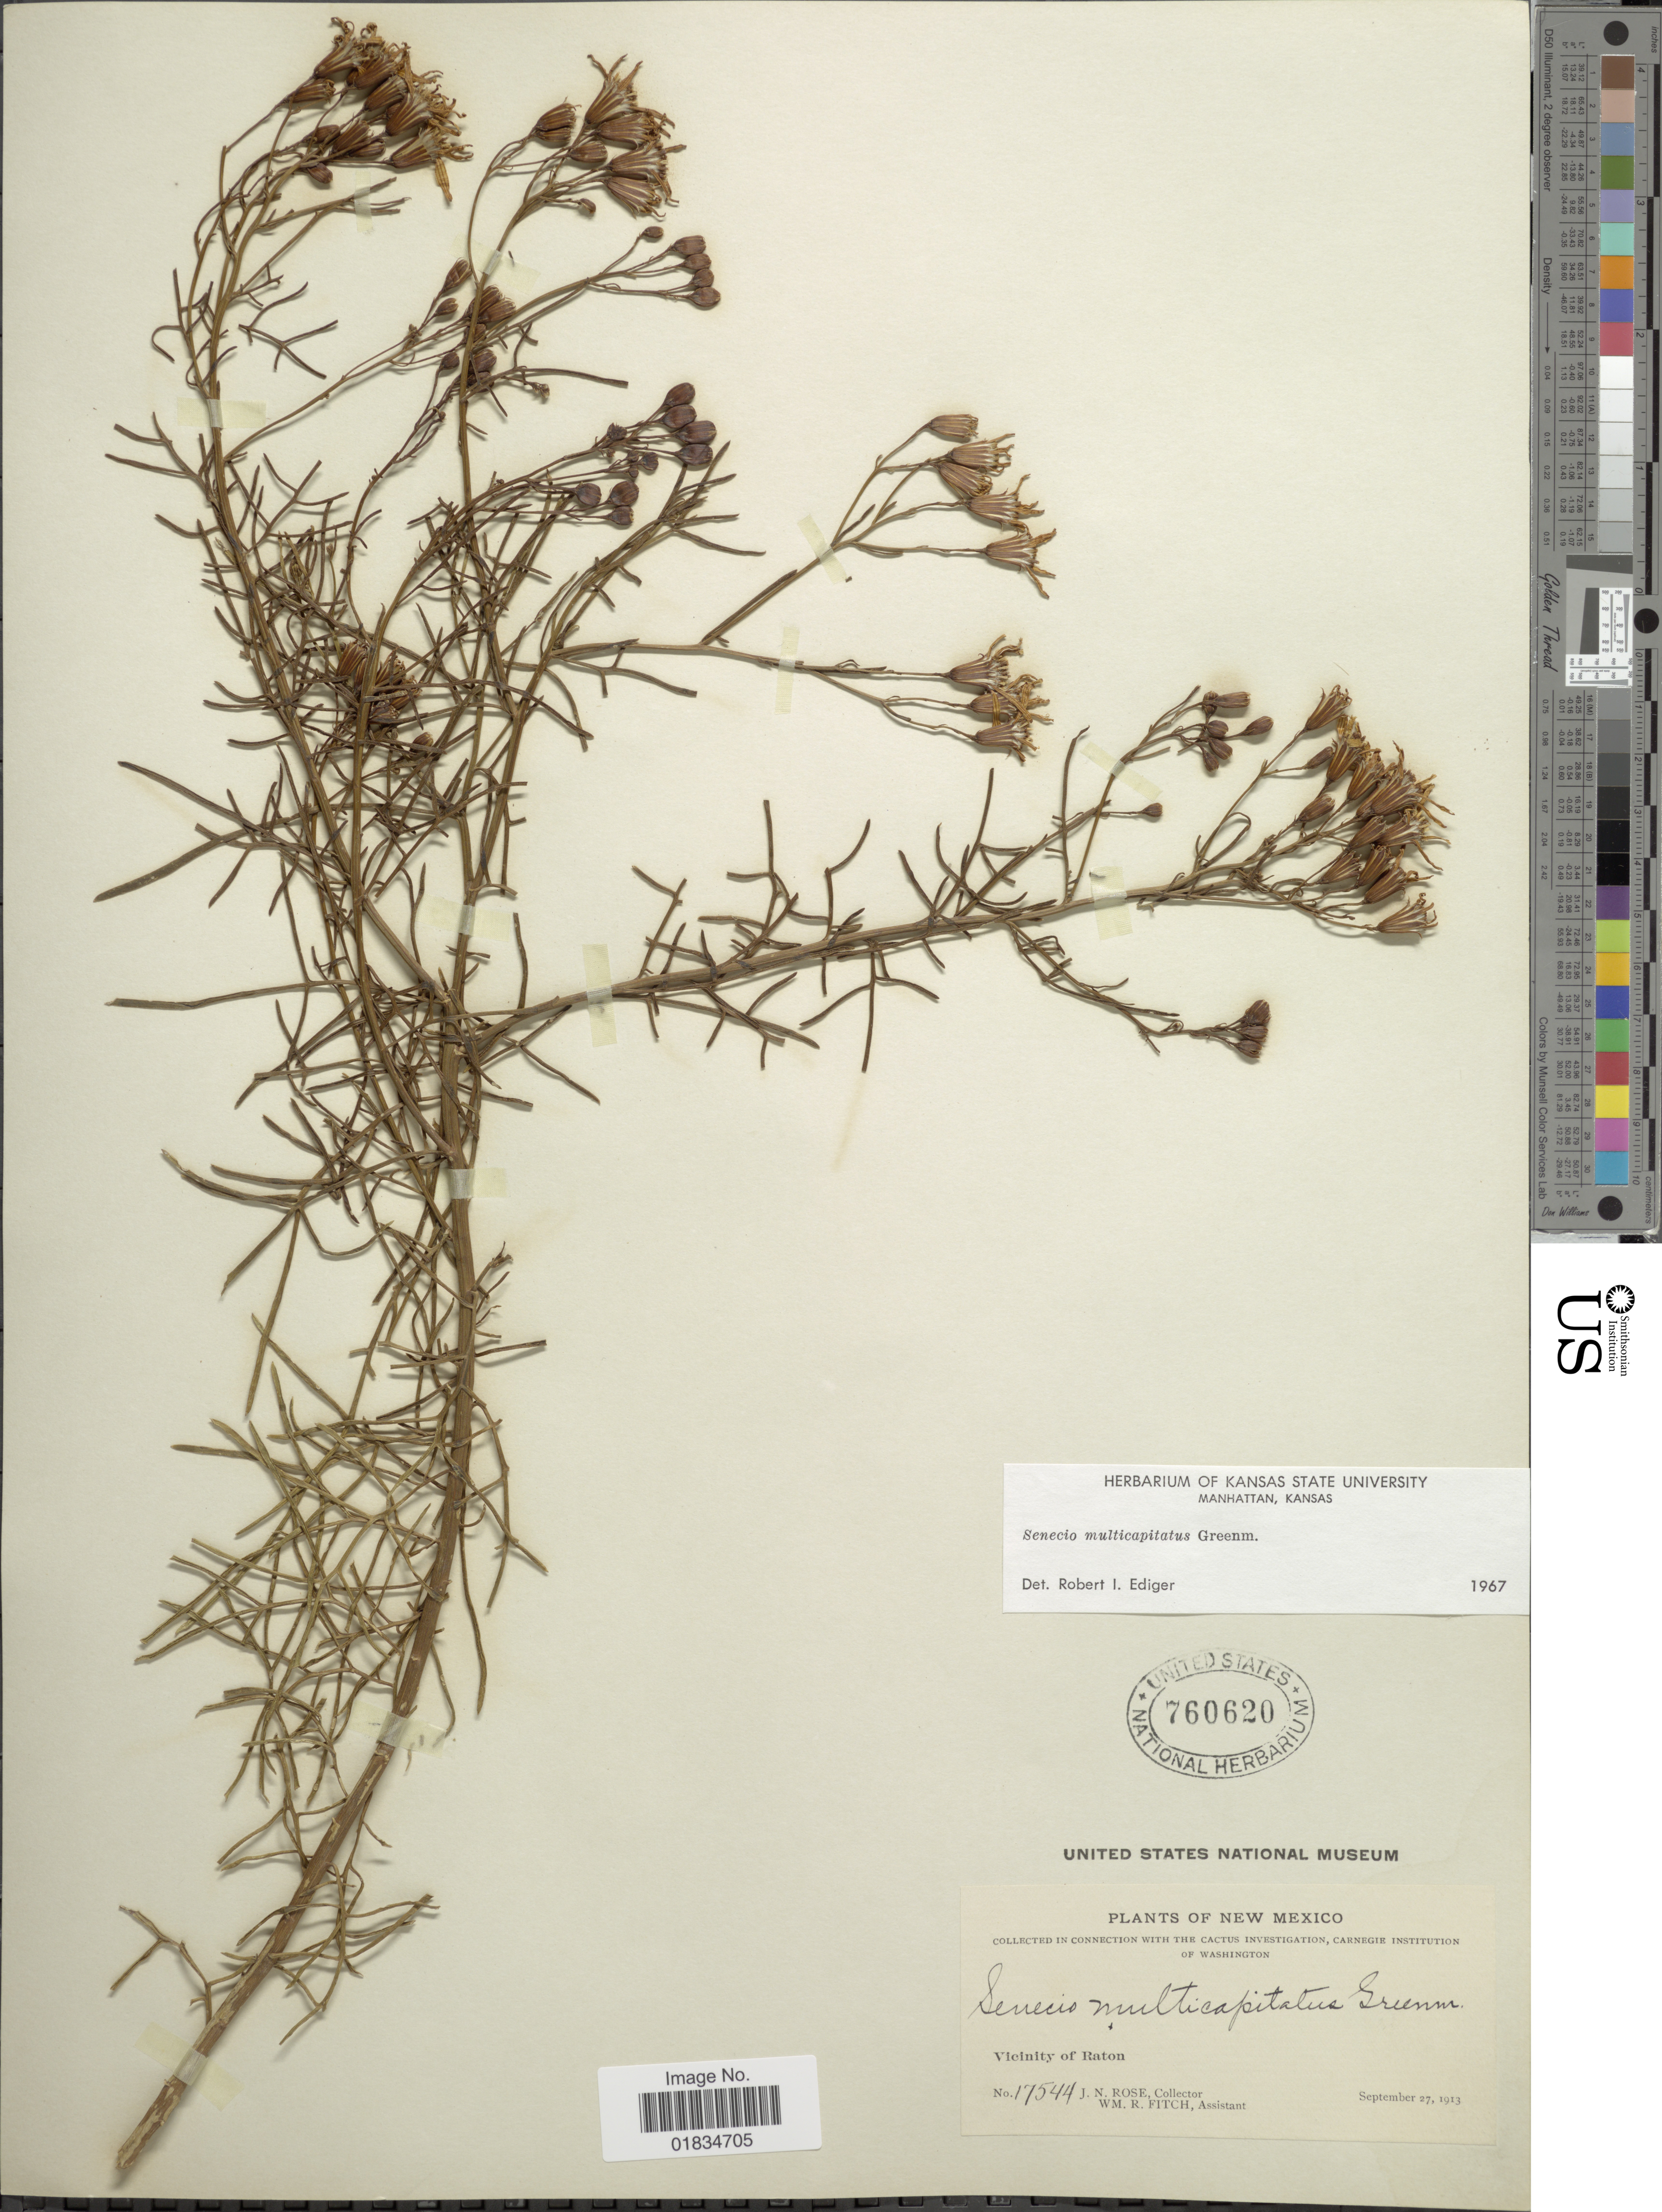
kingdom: Plantae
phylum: Tracheophyta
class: Magnoliopsida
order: Asterales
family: Asteraceae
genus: Senecio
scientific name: Senecio multicapitatus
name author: Greenm.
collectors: J. N. Rose & W. R. Fitch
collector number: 17544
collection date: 1913-09-27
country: United States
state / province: New Mexico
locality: Vicinity of Raton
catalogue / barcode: US 760620